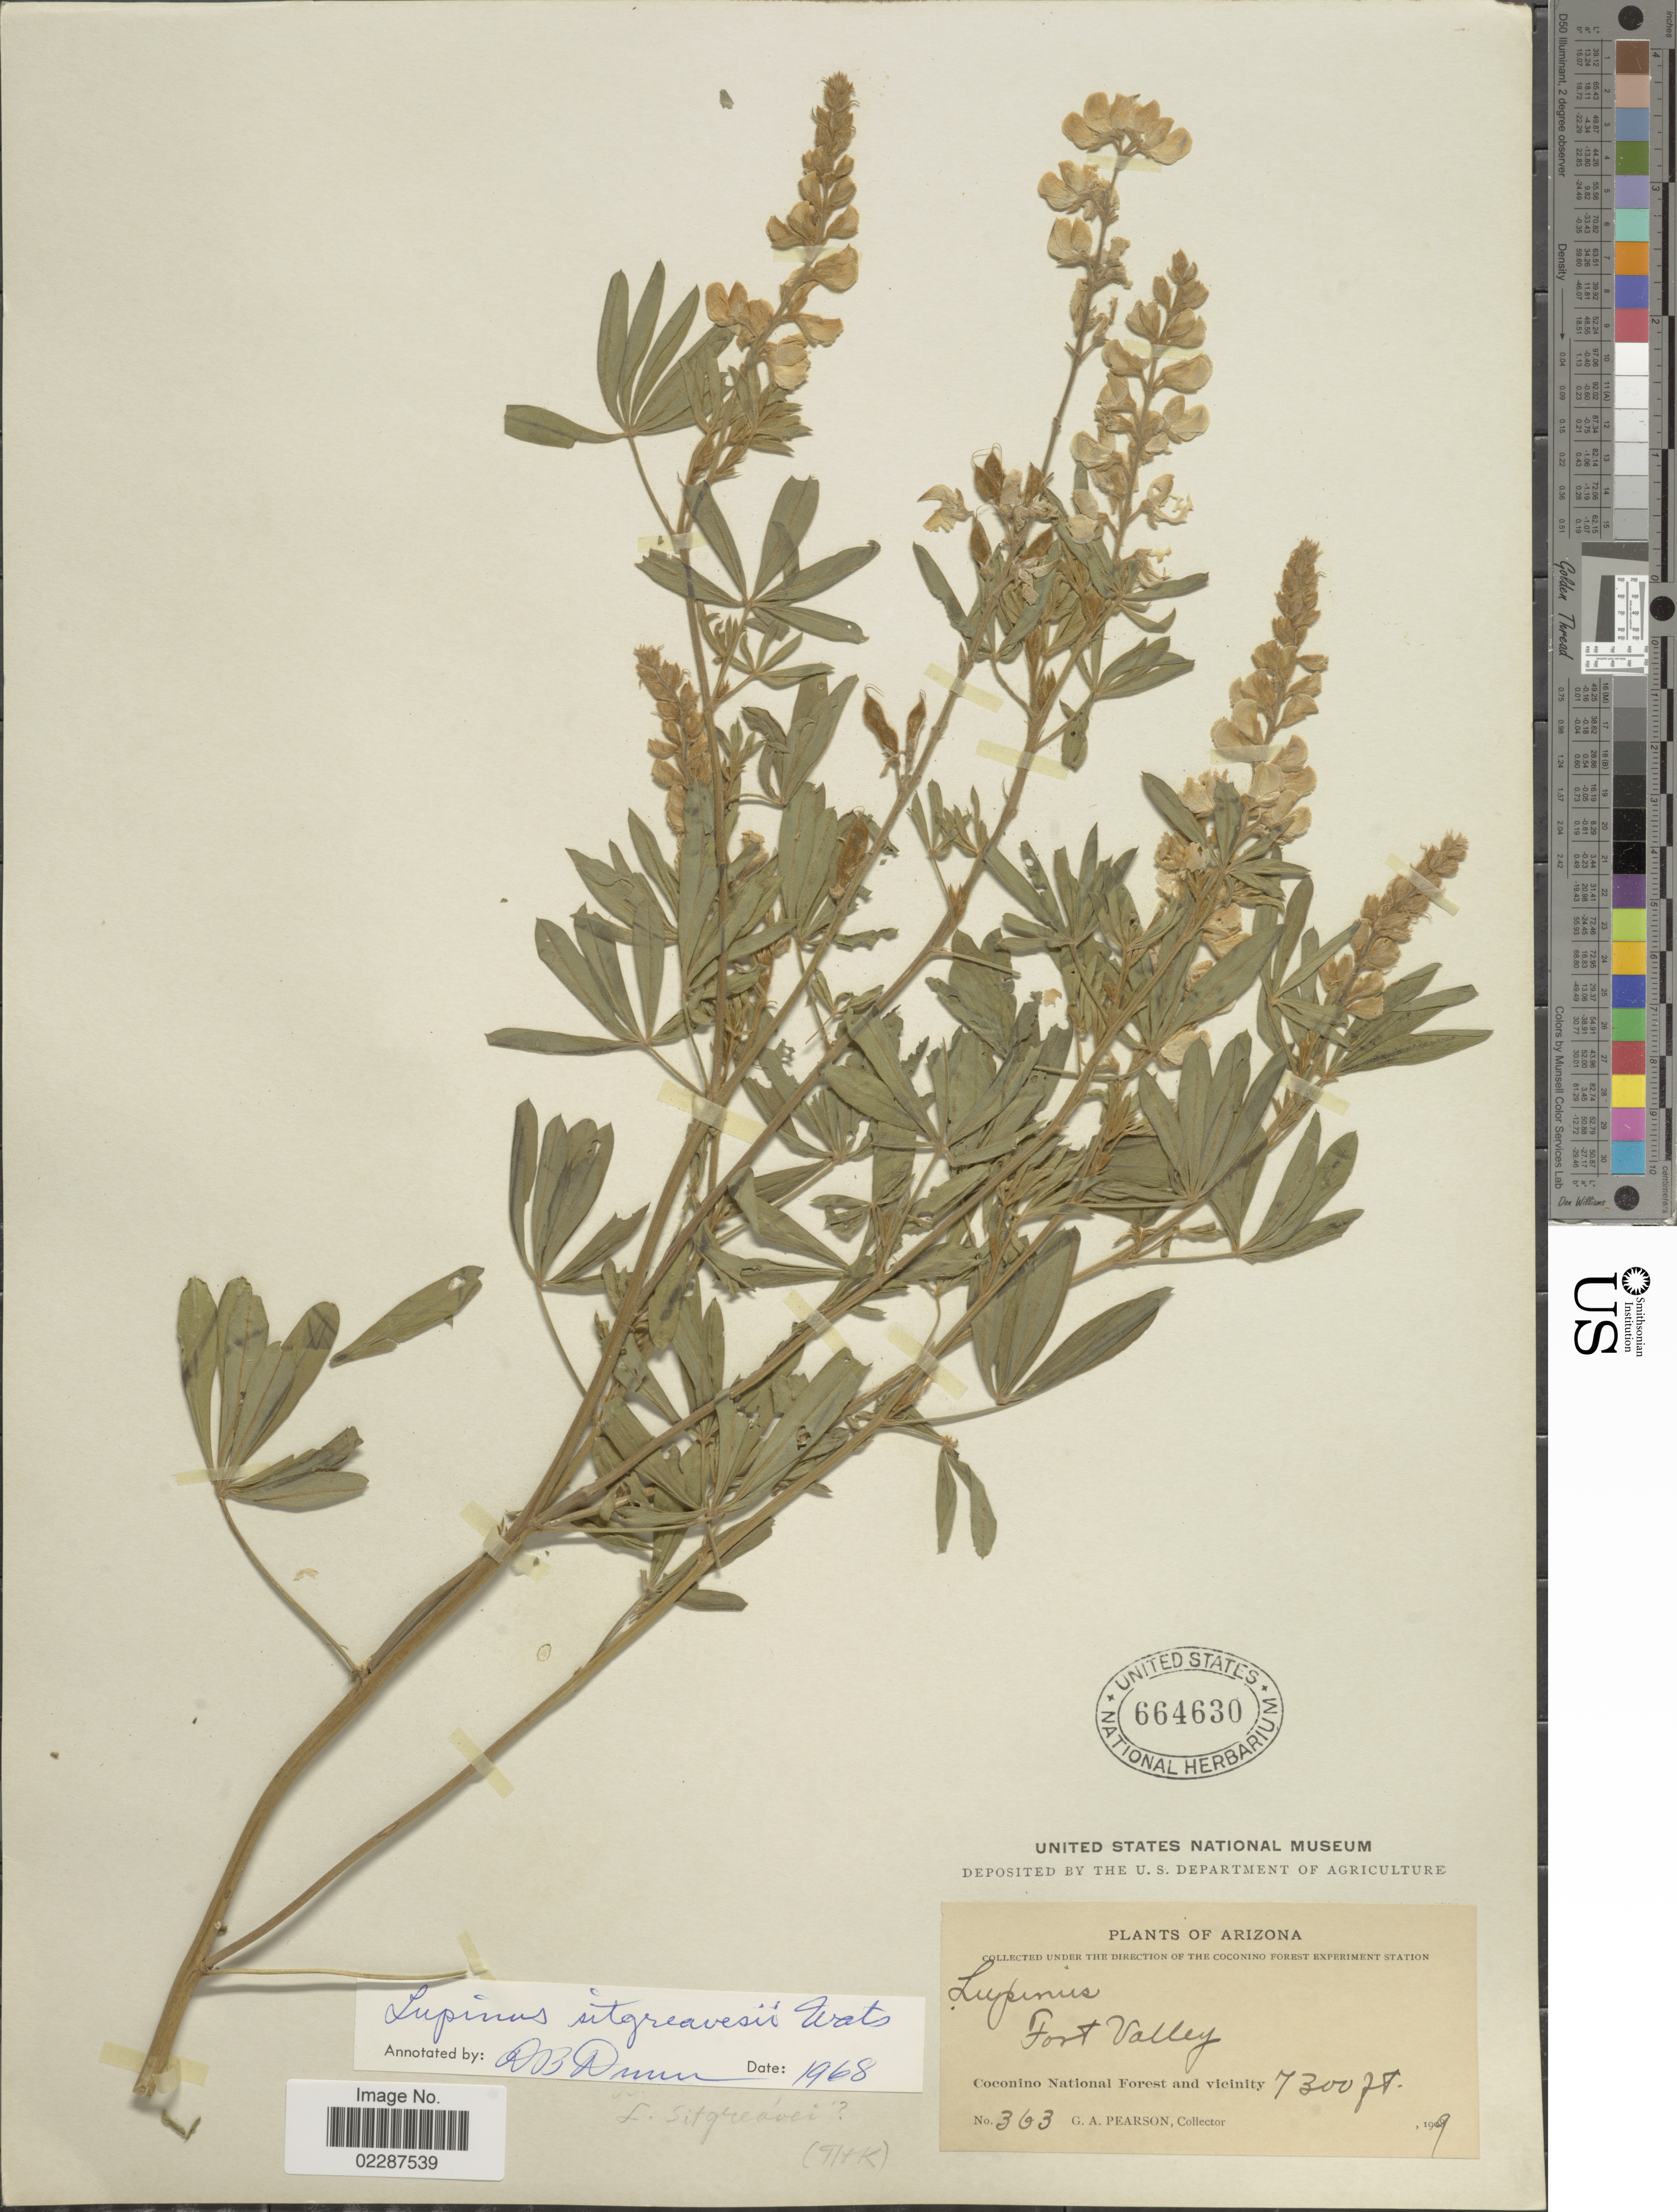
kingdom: Plantae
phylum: Tracheophyta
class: Magnoliopsida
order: Fabales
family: Fabaceae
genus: Lupinus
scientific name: Lupinus sitgreavesii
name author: S. Watson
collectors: G. Pearson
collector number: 363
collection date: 1909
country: United States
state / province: Arizona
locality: Fort Valley, Coconino National Forest and vicinity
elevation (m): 2225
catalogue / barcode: US 664630